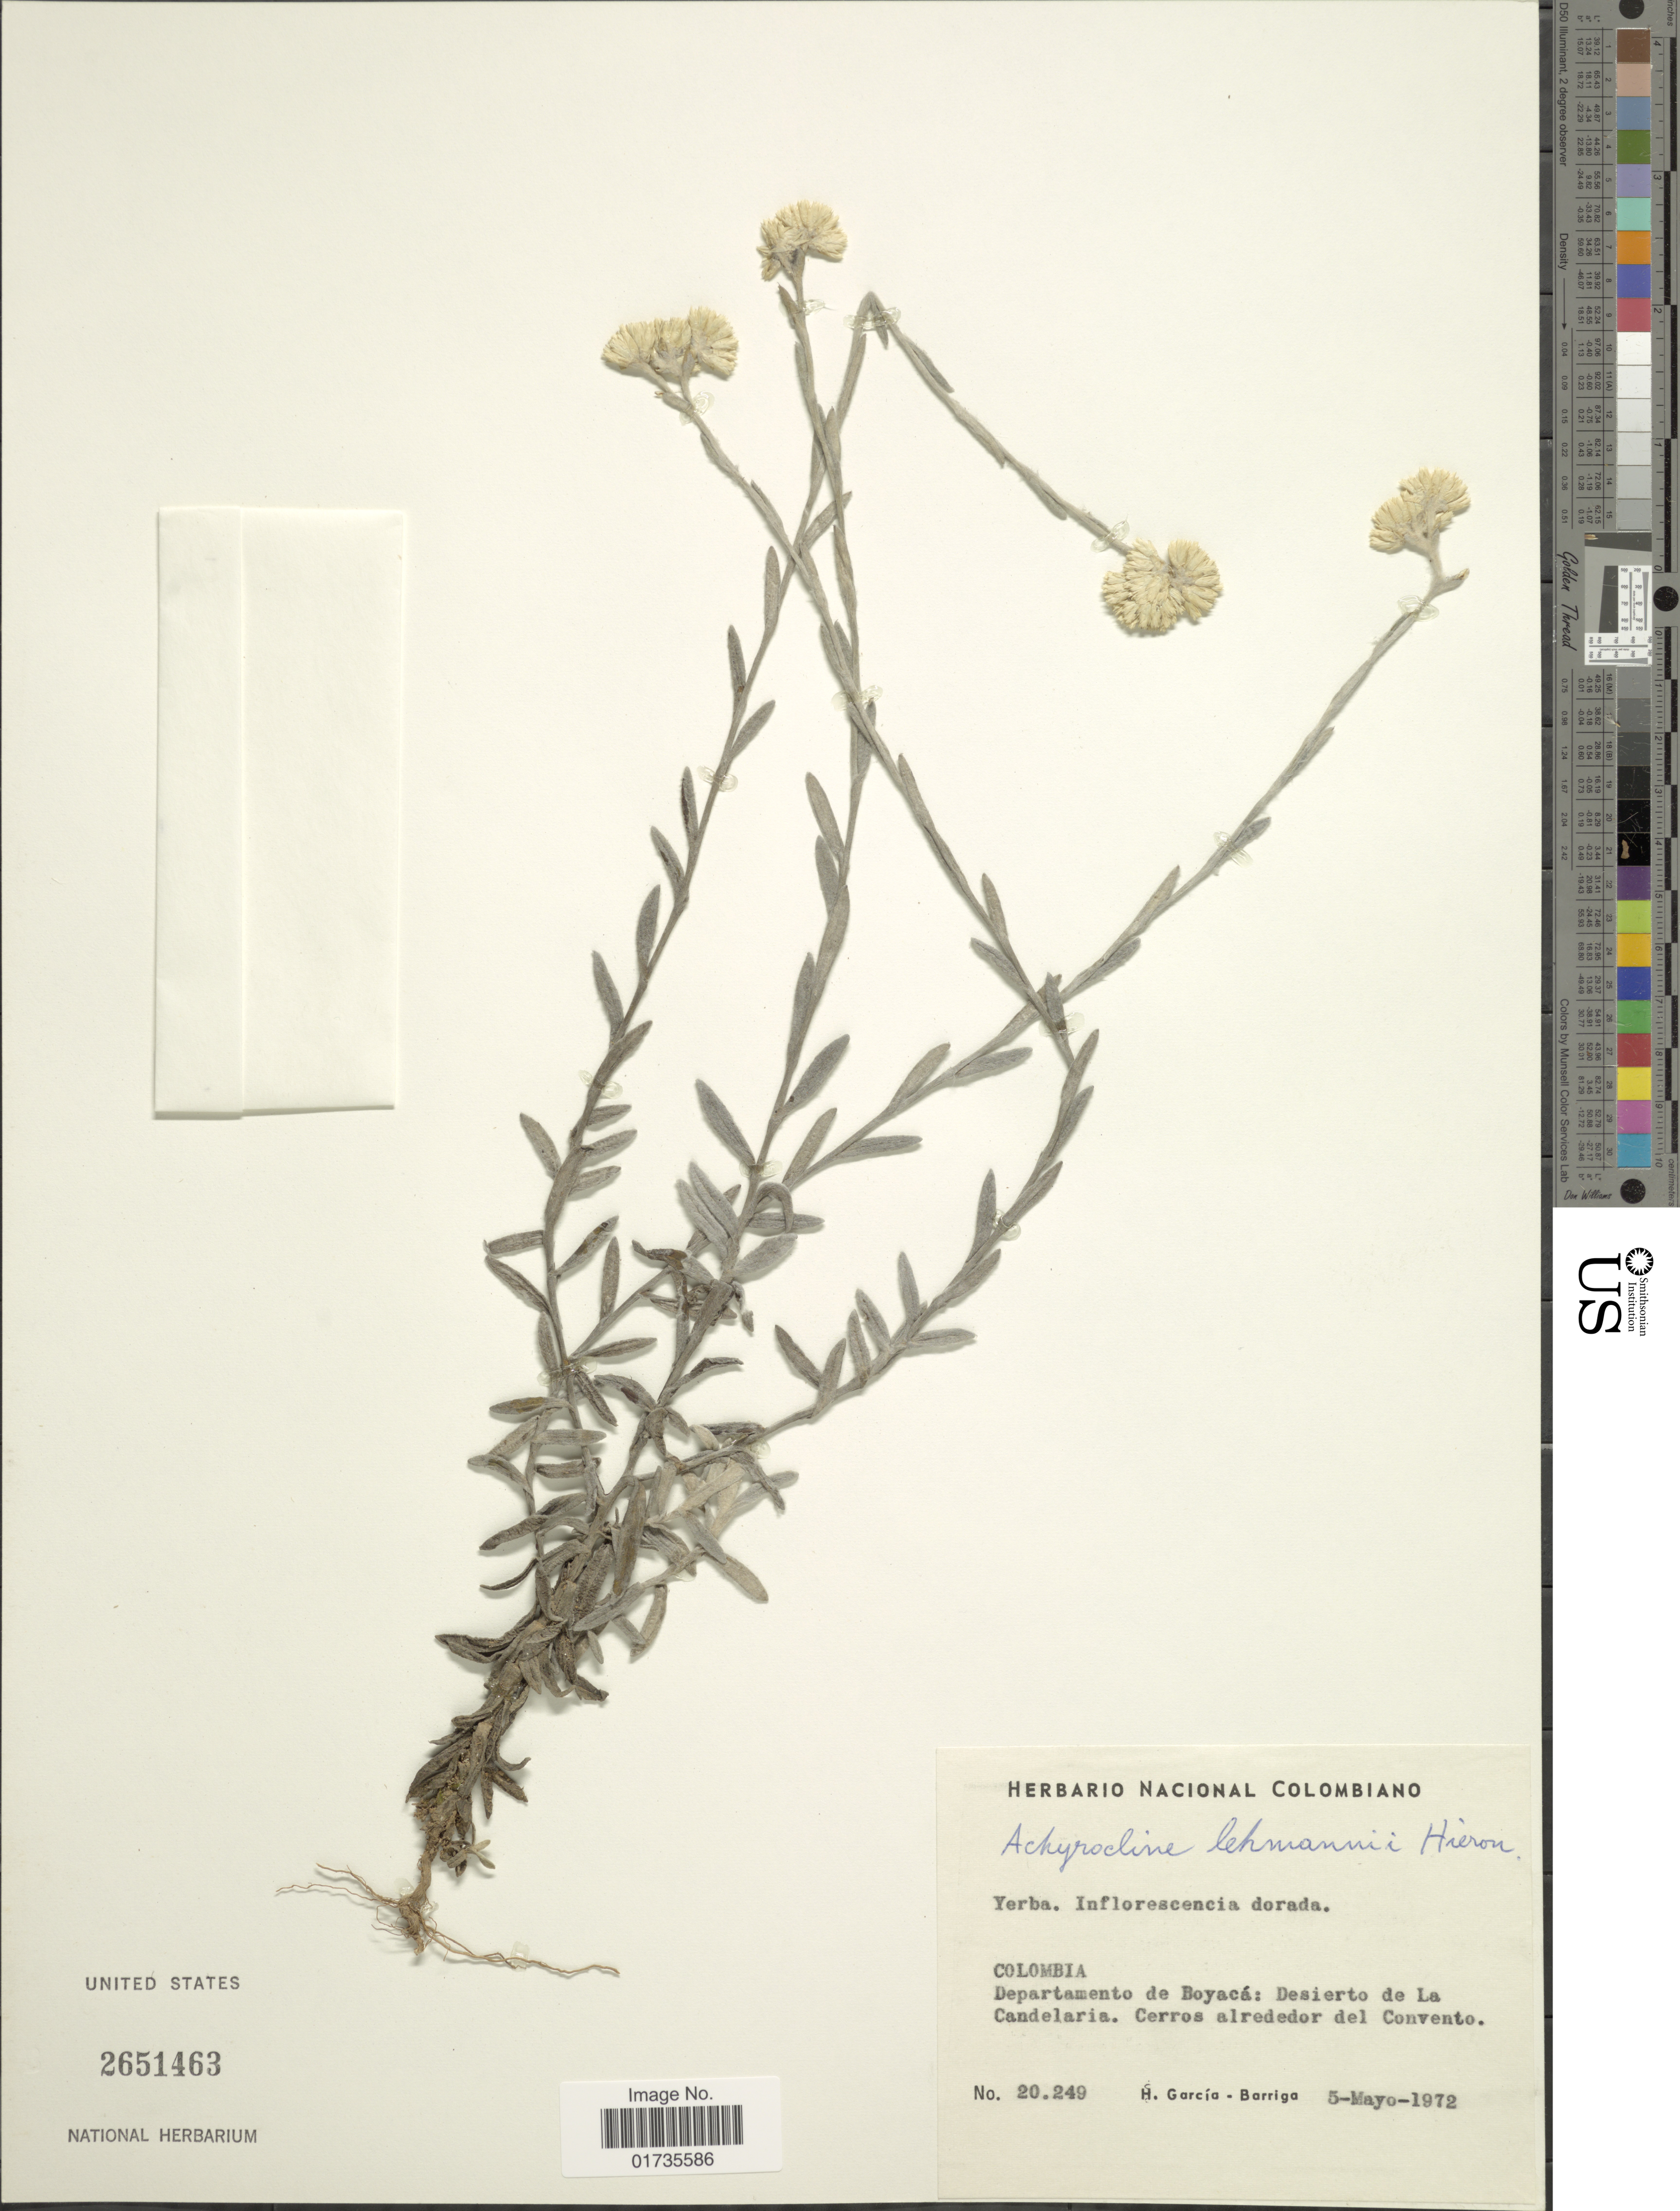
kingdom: Plantae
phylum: Tracheophyta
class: Magnoliopsida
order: Asterales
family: Asteraceae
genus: Achyrocline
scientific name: Achyrocline lehmanni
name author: Hieron.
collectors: H. García Barriga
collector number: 20249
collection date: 1972-05-05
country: Colombia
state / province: Boyacá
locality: Colombia. Departamento de Boyacá: Desierto de La Candelaria, Cerros alrededor del Convento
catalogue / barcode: US 2651463